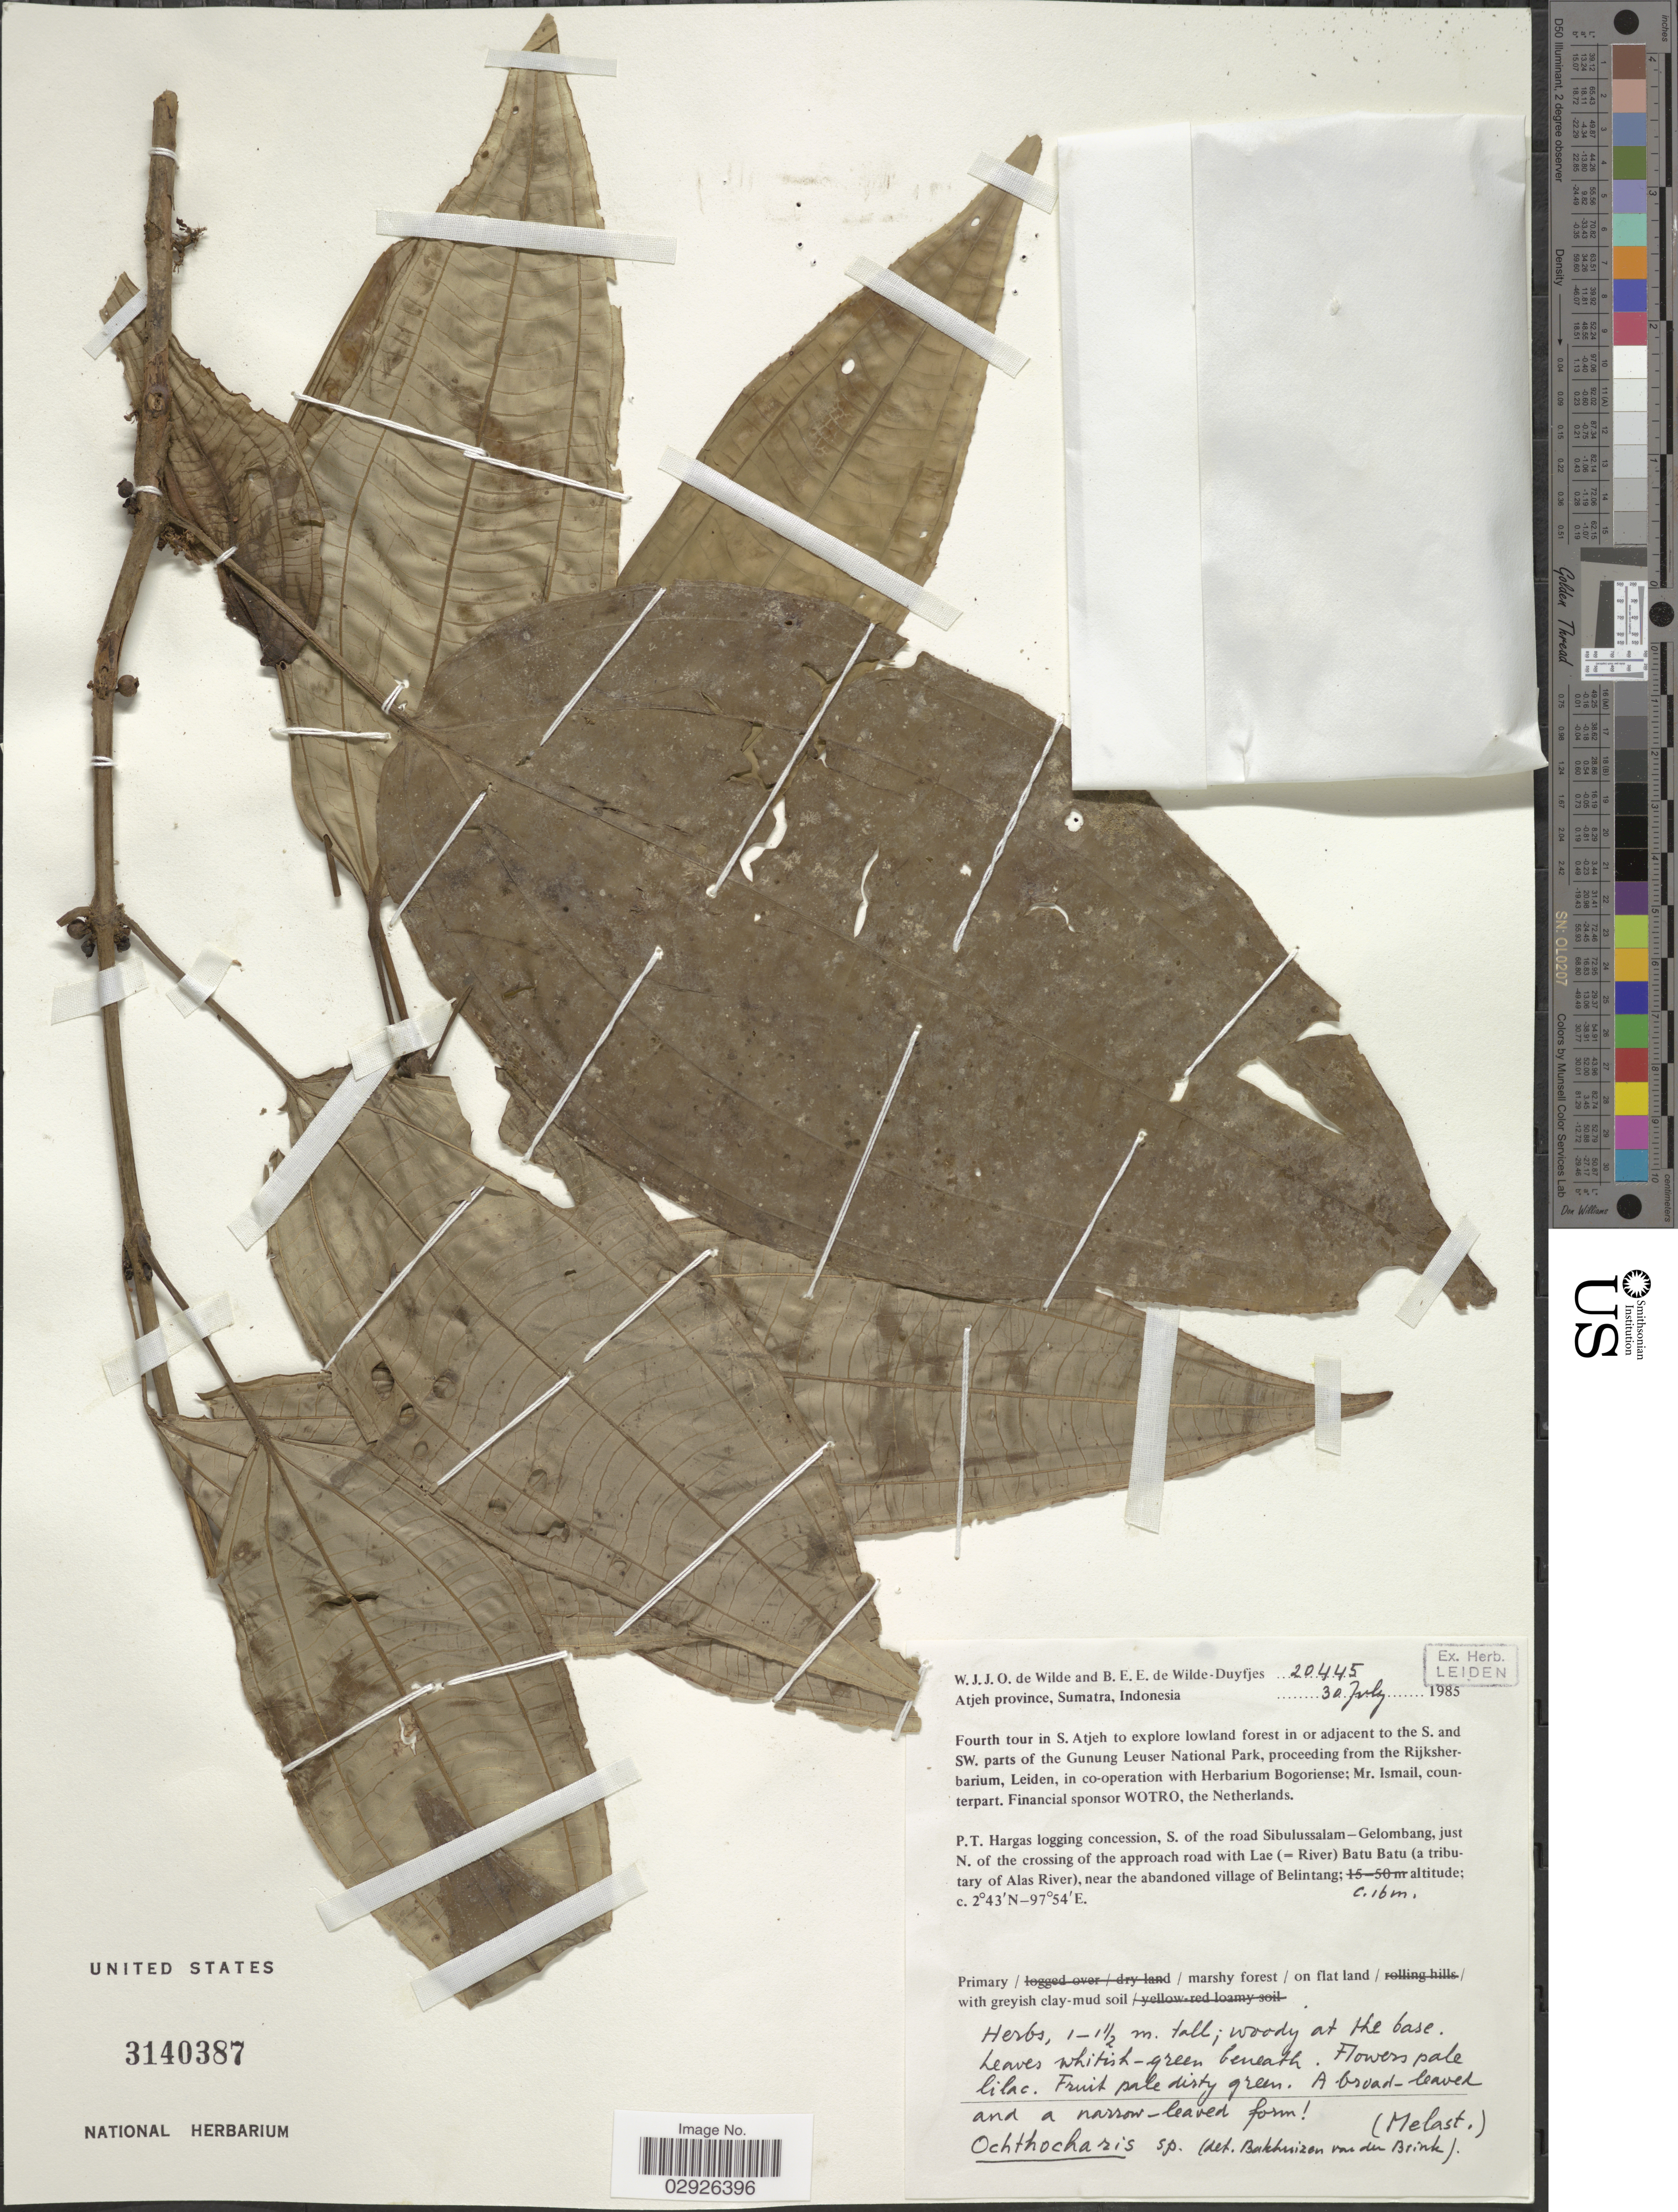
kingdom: Plantae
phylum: Tracheophyta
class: Magnoliopsida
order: Myrtales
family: Melastomataceae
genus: Ochthocharis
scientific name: Ochthocharis sp.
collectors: W. J. de Wilde & B. E. de Wilde-Duyfjes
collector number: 20445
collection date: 1985-07-30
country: Indonesia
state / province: Sumatra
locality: Atjeh Province, P.T. Hargas logging concession, S. of the road Sibulussalam - Gelombang, just N. of the crossing of the approach road with Lae (=River) Batu Batu (a tributary of Alas River), near the abandoned village of Belintang.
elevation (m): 16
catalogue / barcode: US 3140387